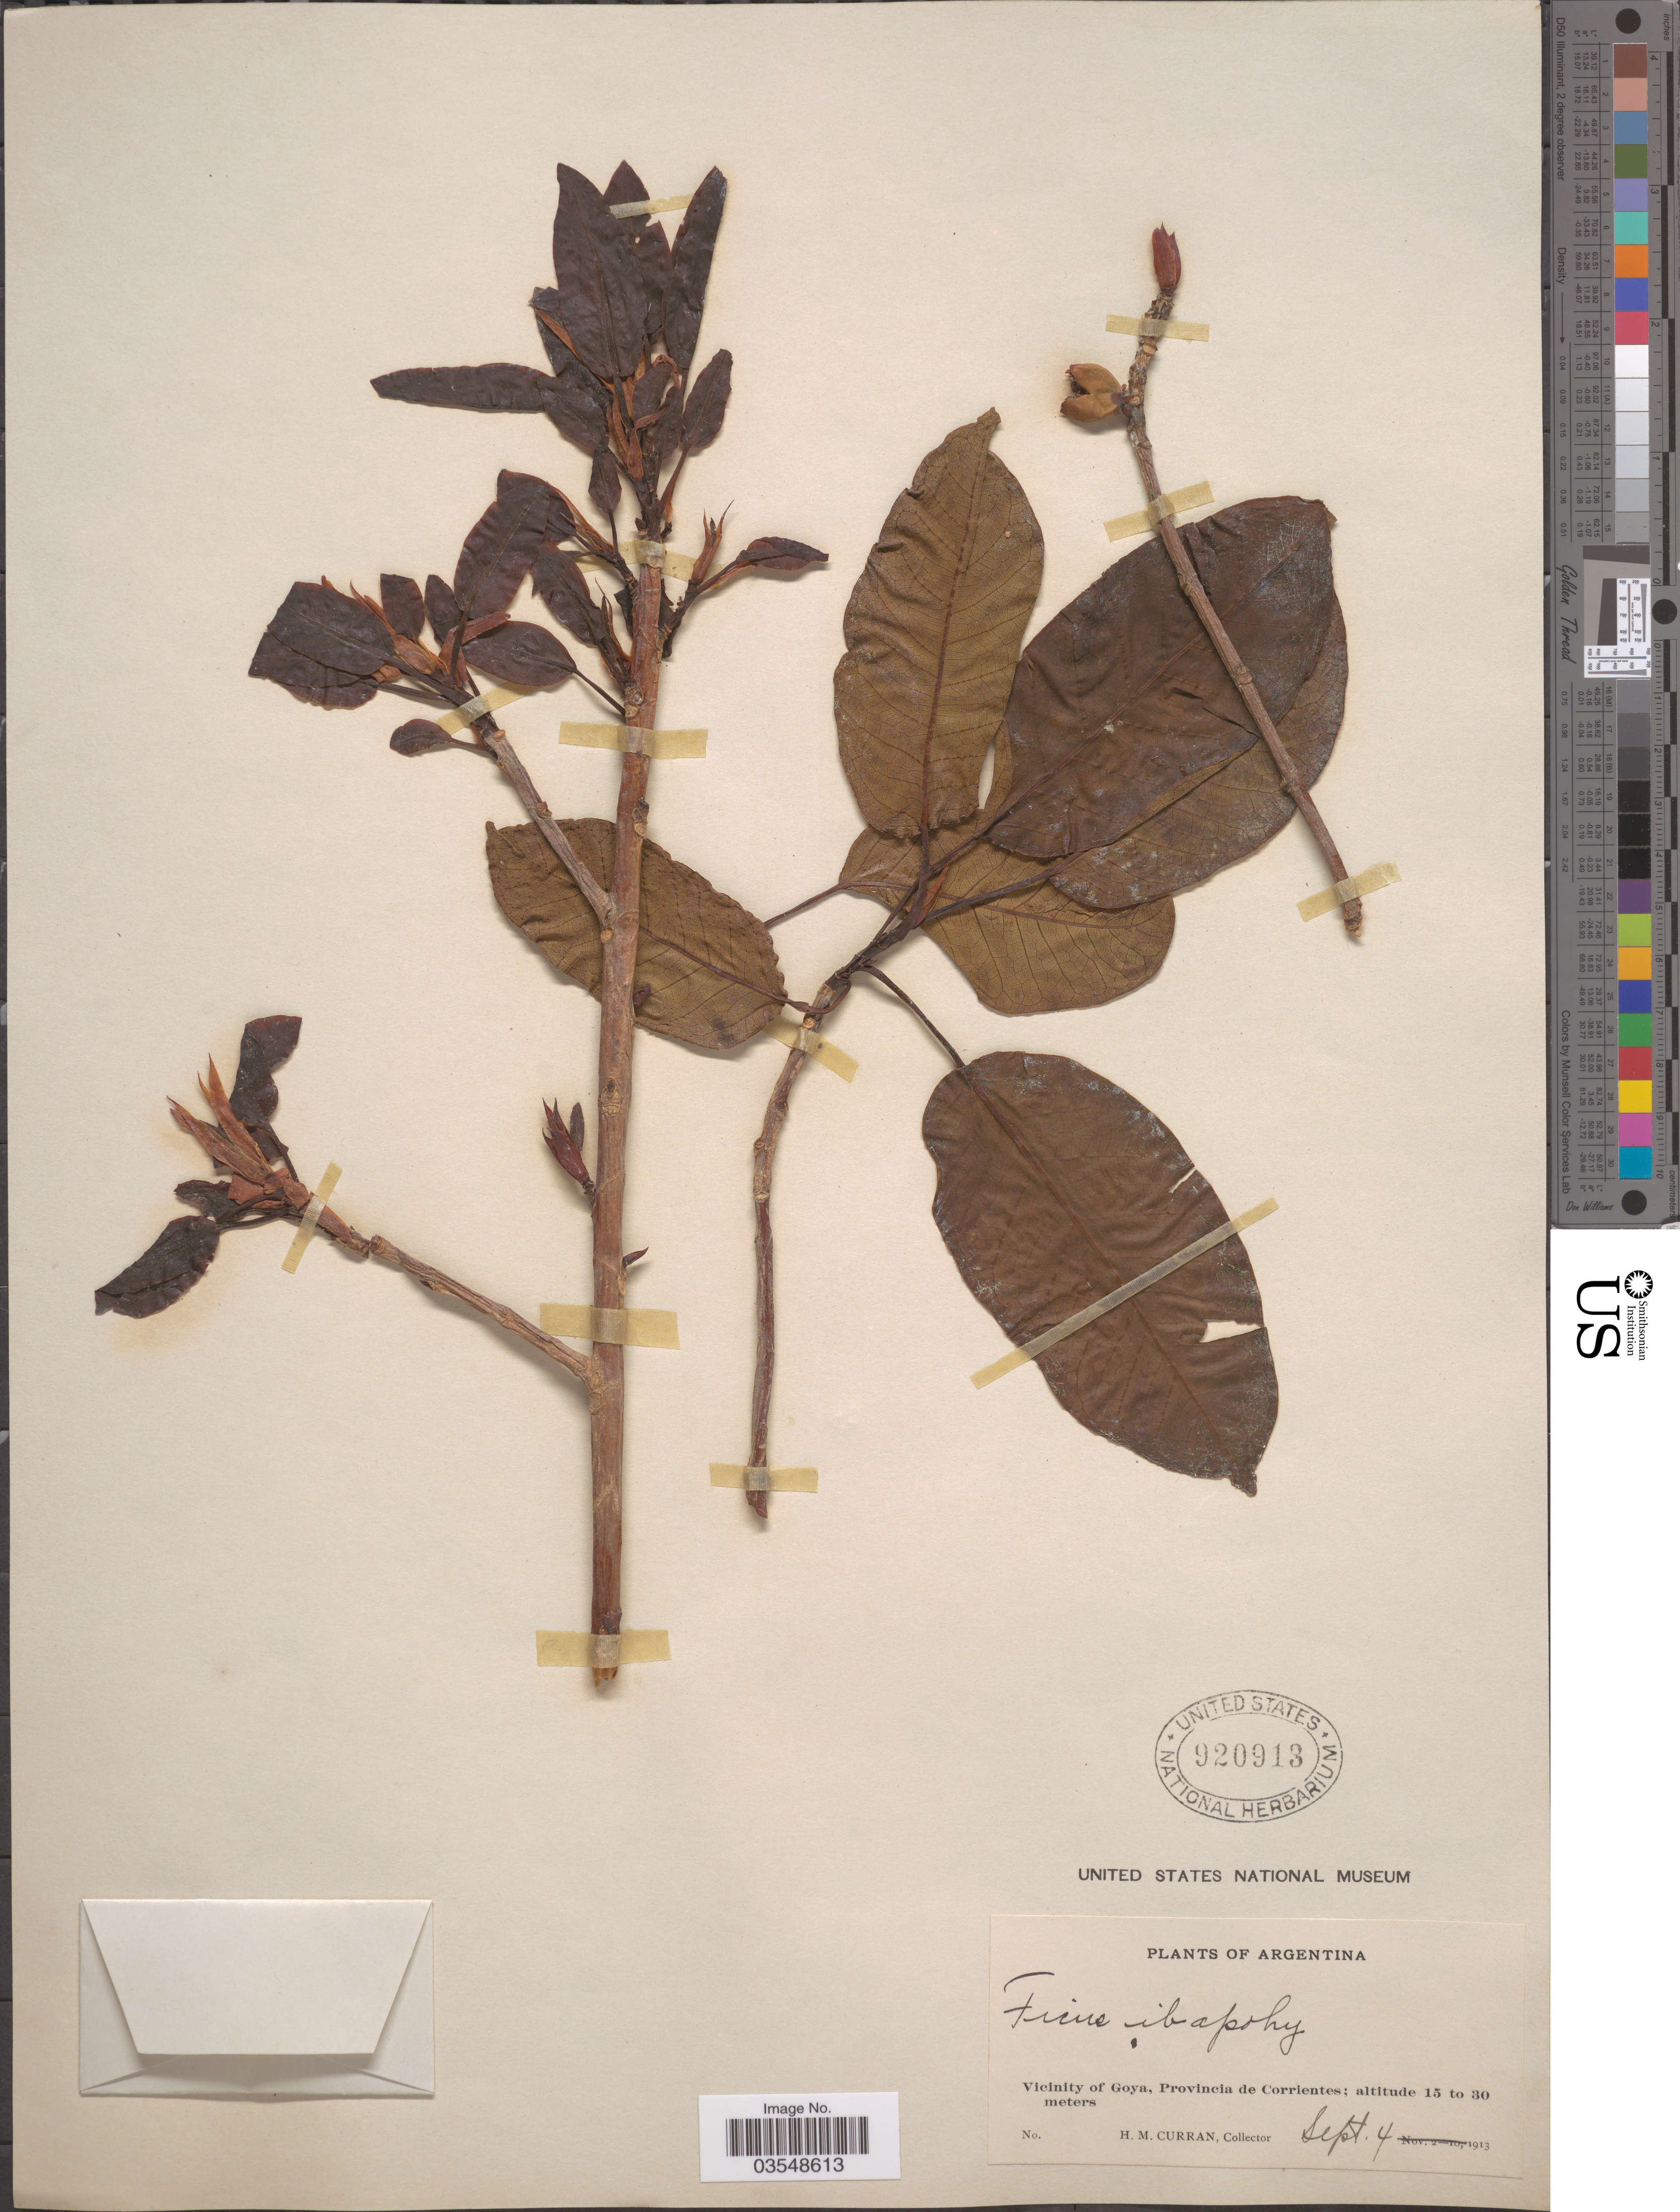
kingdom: Plantae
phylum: Tracheophyta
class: Magnoliopsida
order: Rosales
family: Moraceae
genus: Ficus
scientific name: Ficus ibapohi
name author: Orb. ex Rojas Acosta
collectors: H. M. Curran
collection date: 1913-09-04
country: Argentina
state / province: Corrientes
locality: Vicinity of Goya.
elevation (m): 15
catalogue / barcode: US 920913